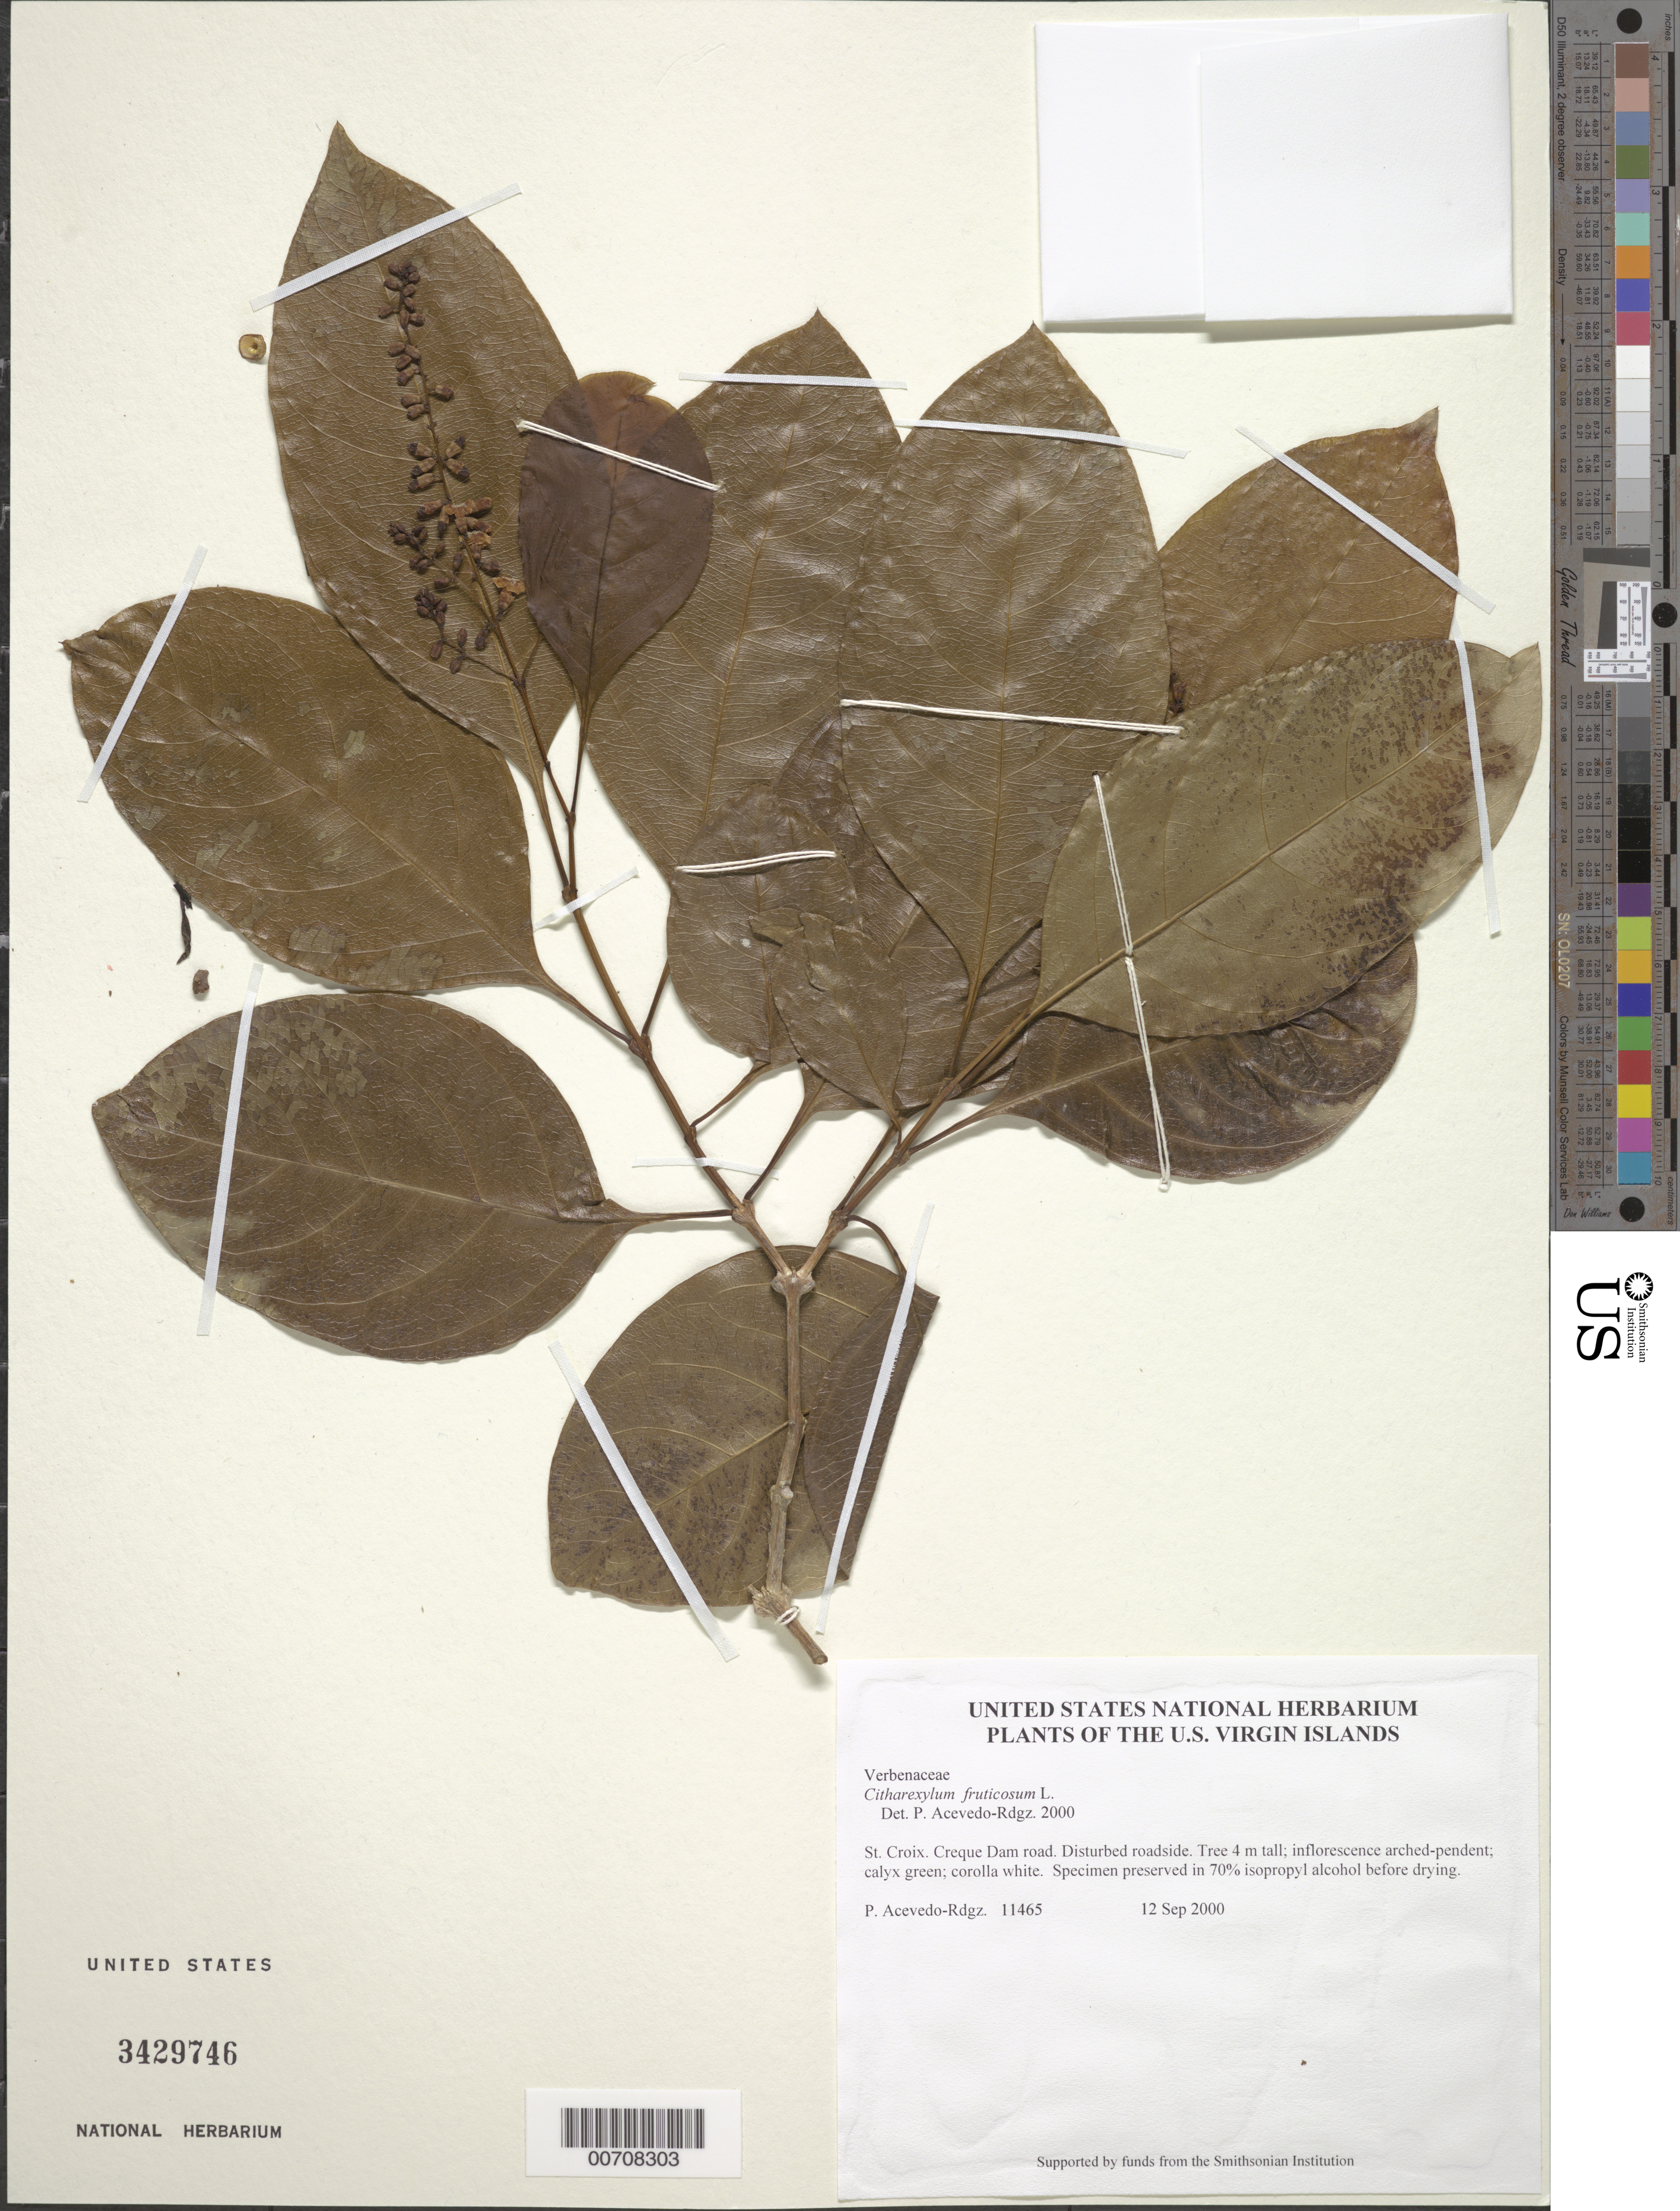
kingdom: Plantae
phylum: Tracheophyta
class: Magnoliopsida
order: Lamiales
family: Verbenaceae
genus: Citharexylum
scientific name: Citharexylum fruticosum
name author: L.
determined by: Acevedo-Rodríguez, P., (BOT), Smithsonian Institution - National Museum of Natural History (UNITED STATES)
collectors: P. Acevedo-Rodr.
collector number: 11465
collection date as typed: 12 Sep 2000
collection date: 2000-09-12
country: U.S. Virgin Islands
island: St. Croix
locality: Creque Dam road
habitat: Disturbed roadside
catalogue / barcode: US 3429746